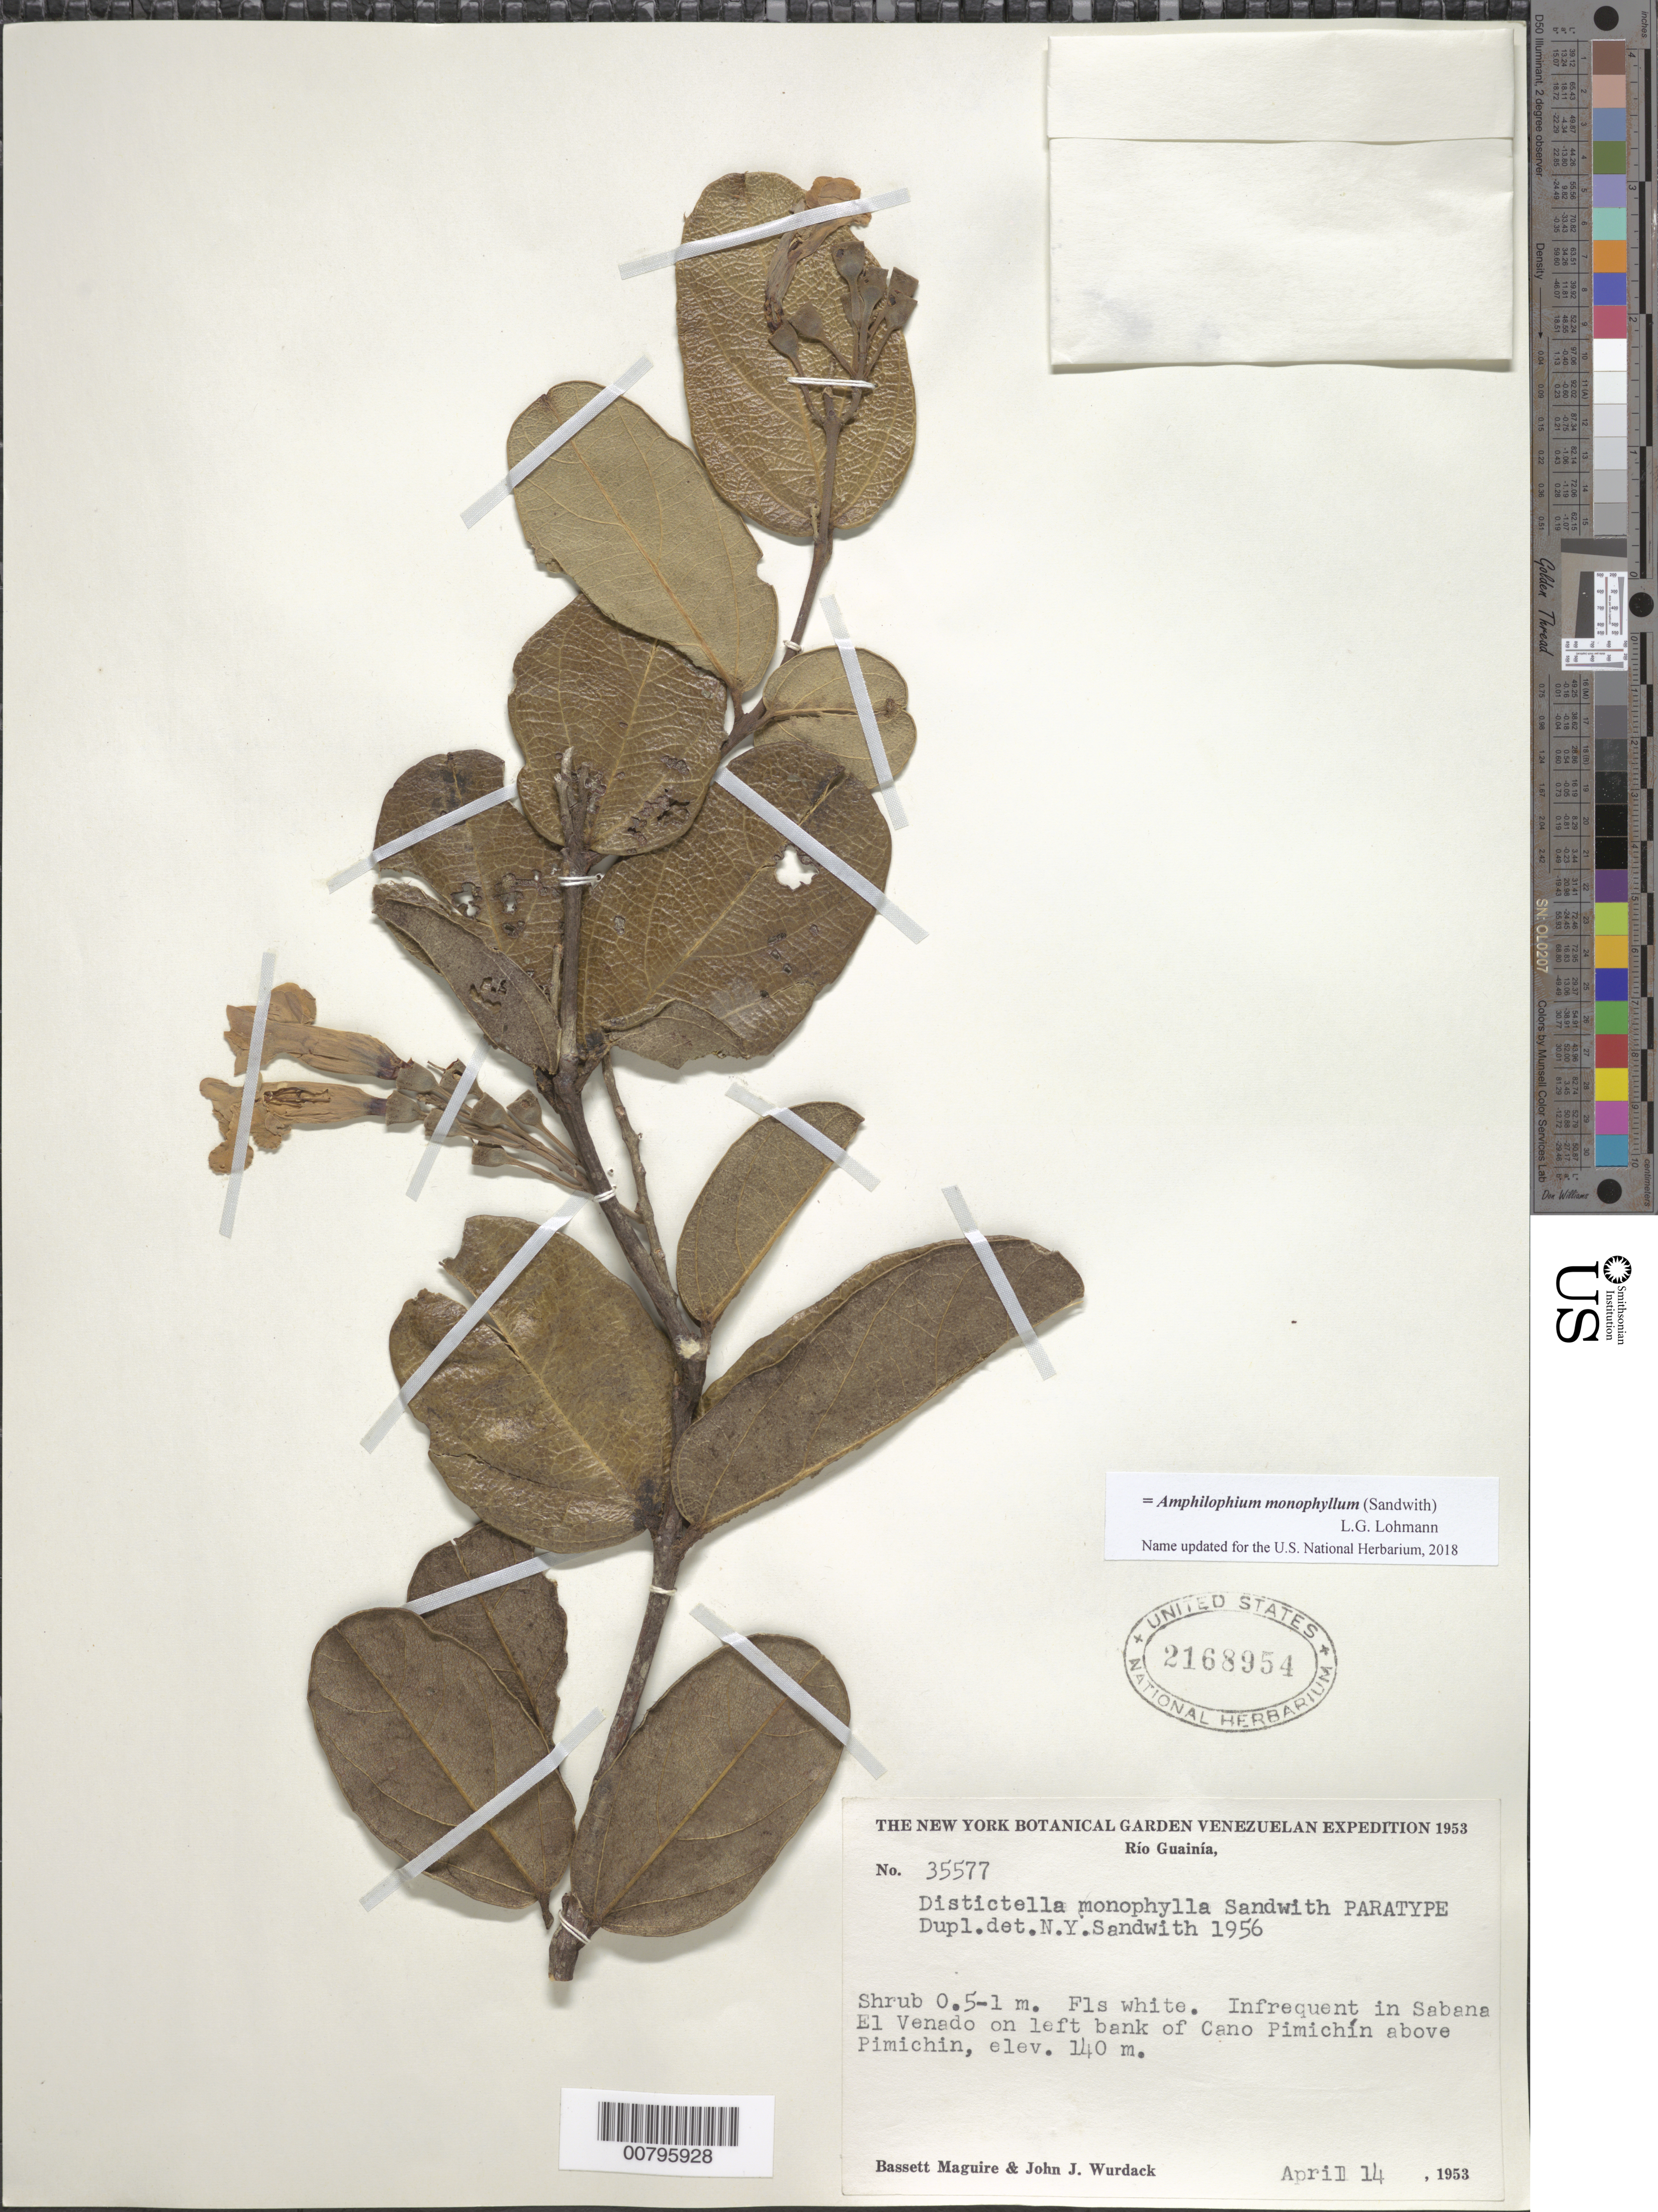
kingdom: Plantae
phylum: Tracheophyta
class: Magnoliopsida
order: Lamiales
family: Bignoniaceae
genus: Amphilophium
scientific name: Amphilophium monophyllum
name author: (Sandwith) L.G. Lohmann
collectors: B. Maguire & J. J. Wurdack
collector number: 35577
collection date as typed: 14-Apr-53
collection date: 1953-04-14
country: Venezuela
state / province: Amazonas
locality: Río Guainía, Sabana El Venado, left bank of Caño Pimichin, above Pimichin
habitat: Savanna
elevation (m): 140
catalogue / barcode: US 2168954